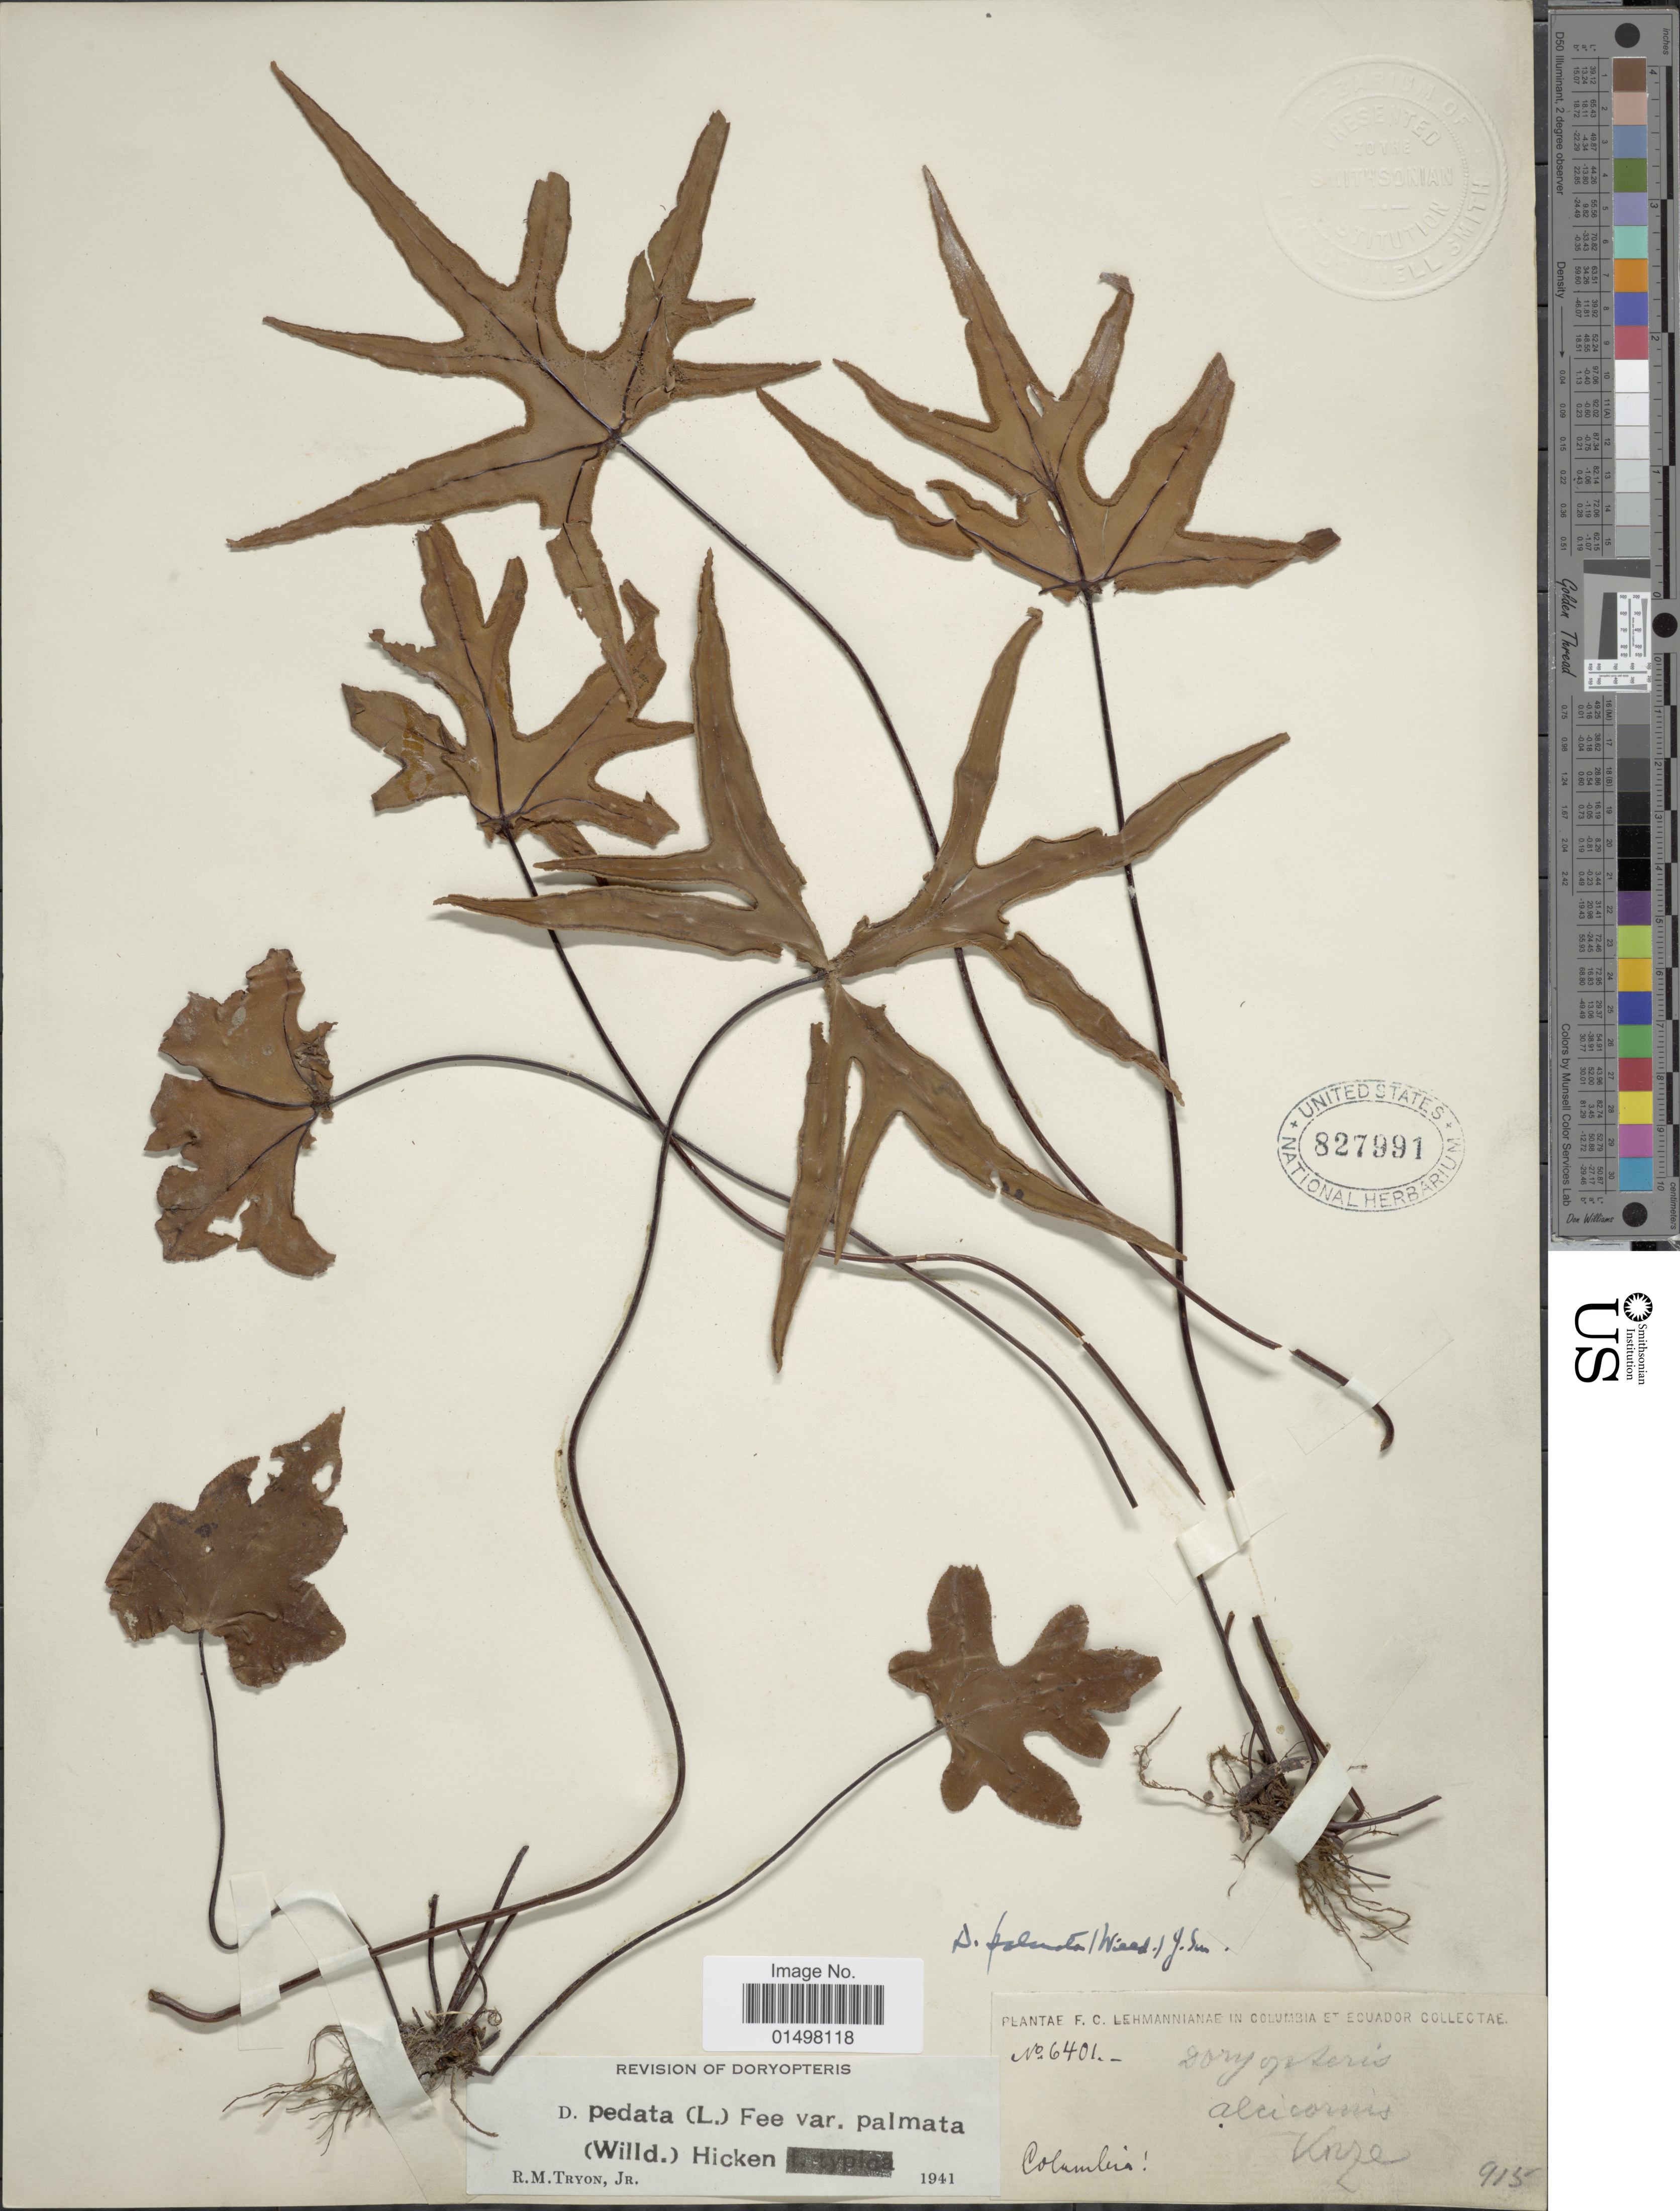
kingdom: Plantae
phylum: Tracheophyta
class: Polypodiopsida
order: Polypodiales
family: Pteridaceae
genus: Doryopteris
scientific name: Doryopteris pedata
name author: (L.) Fée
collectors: F. C. Lehmann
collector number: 6401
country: Colombia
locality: In Colombia et Ecuador.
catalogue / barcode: US 827991